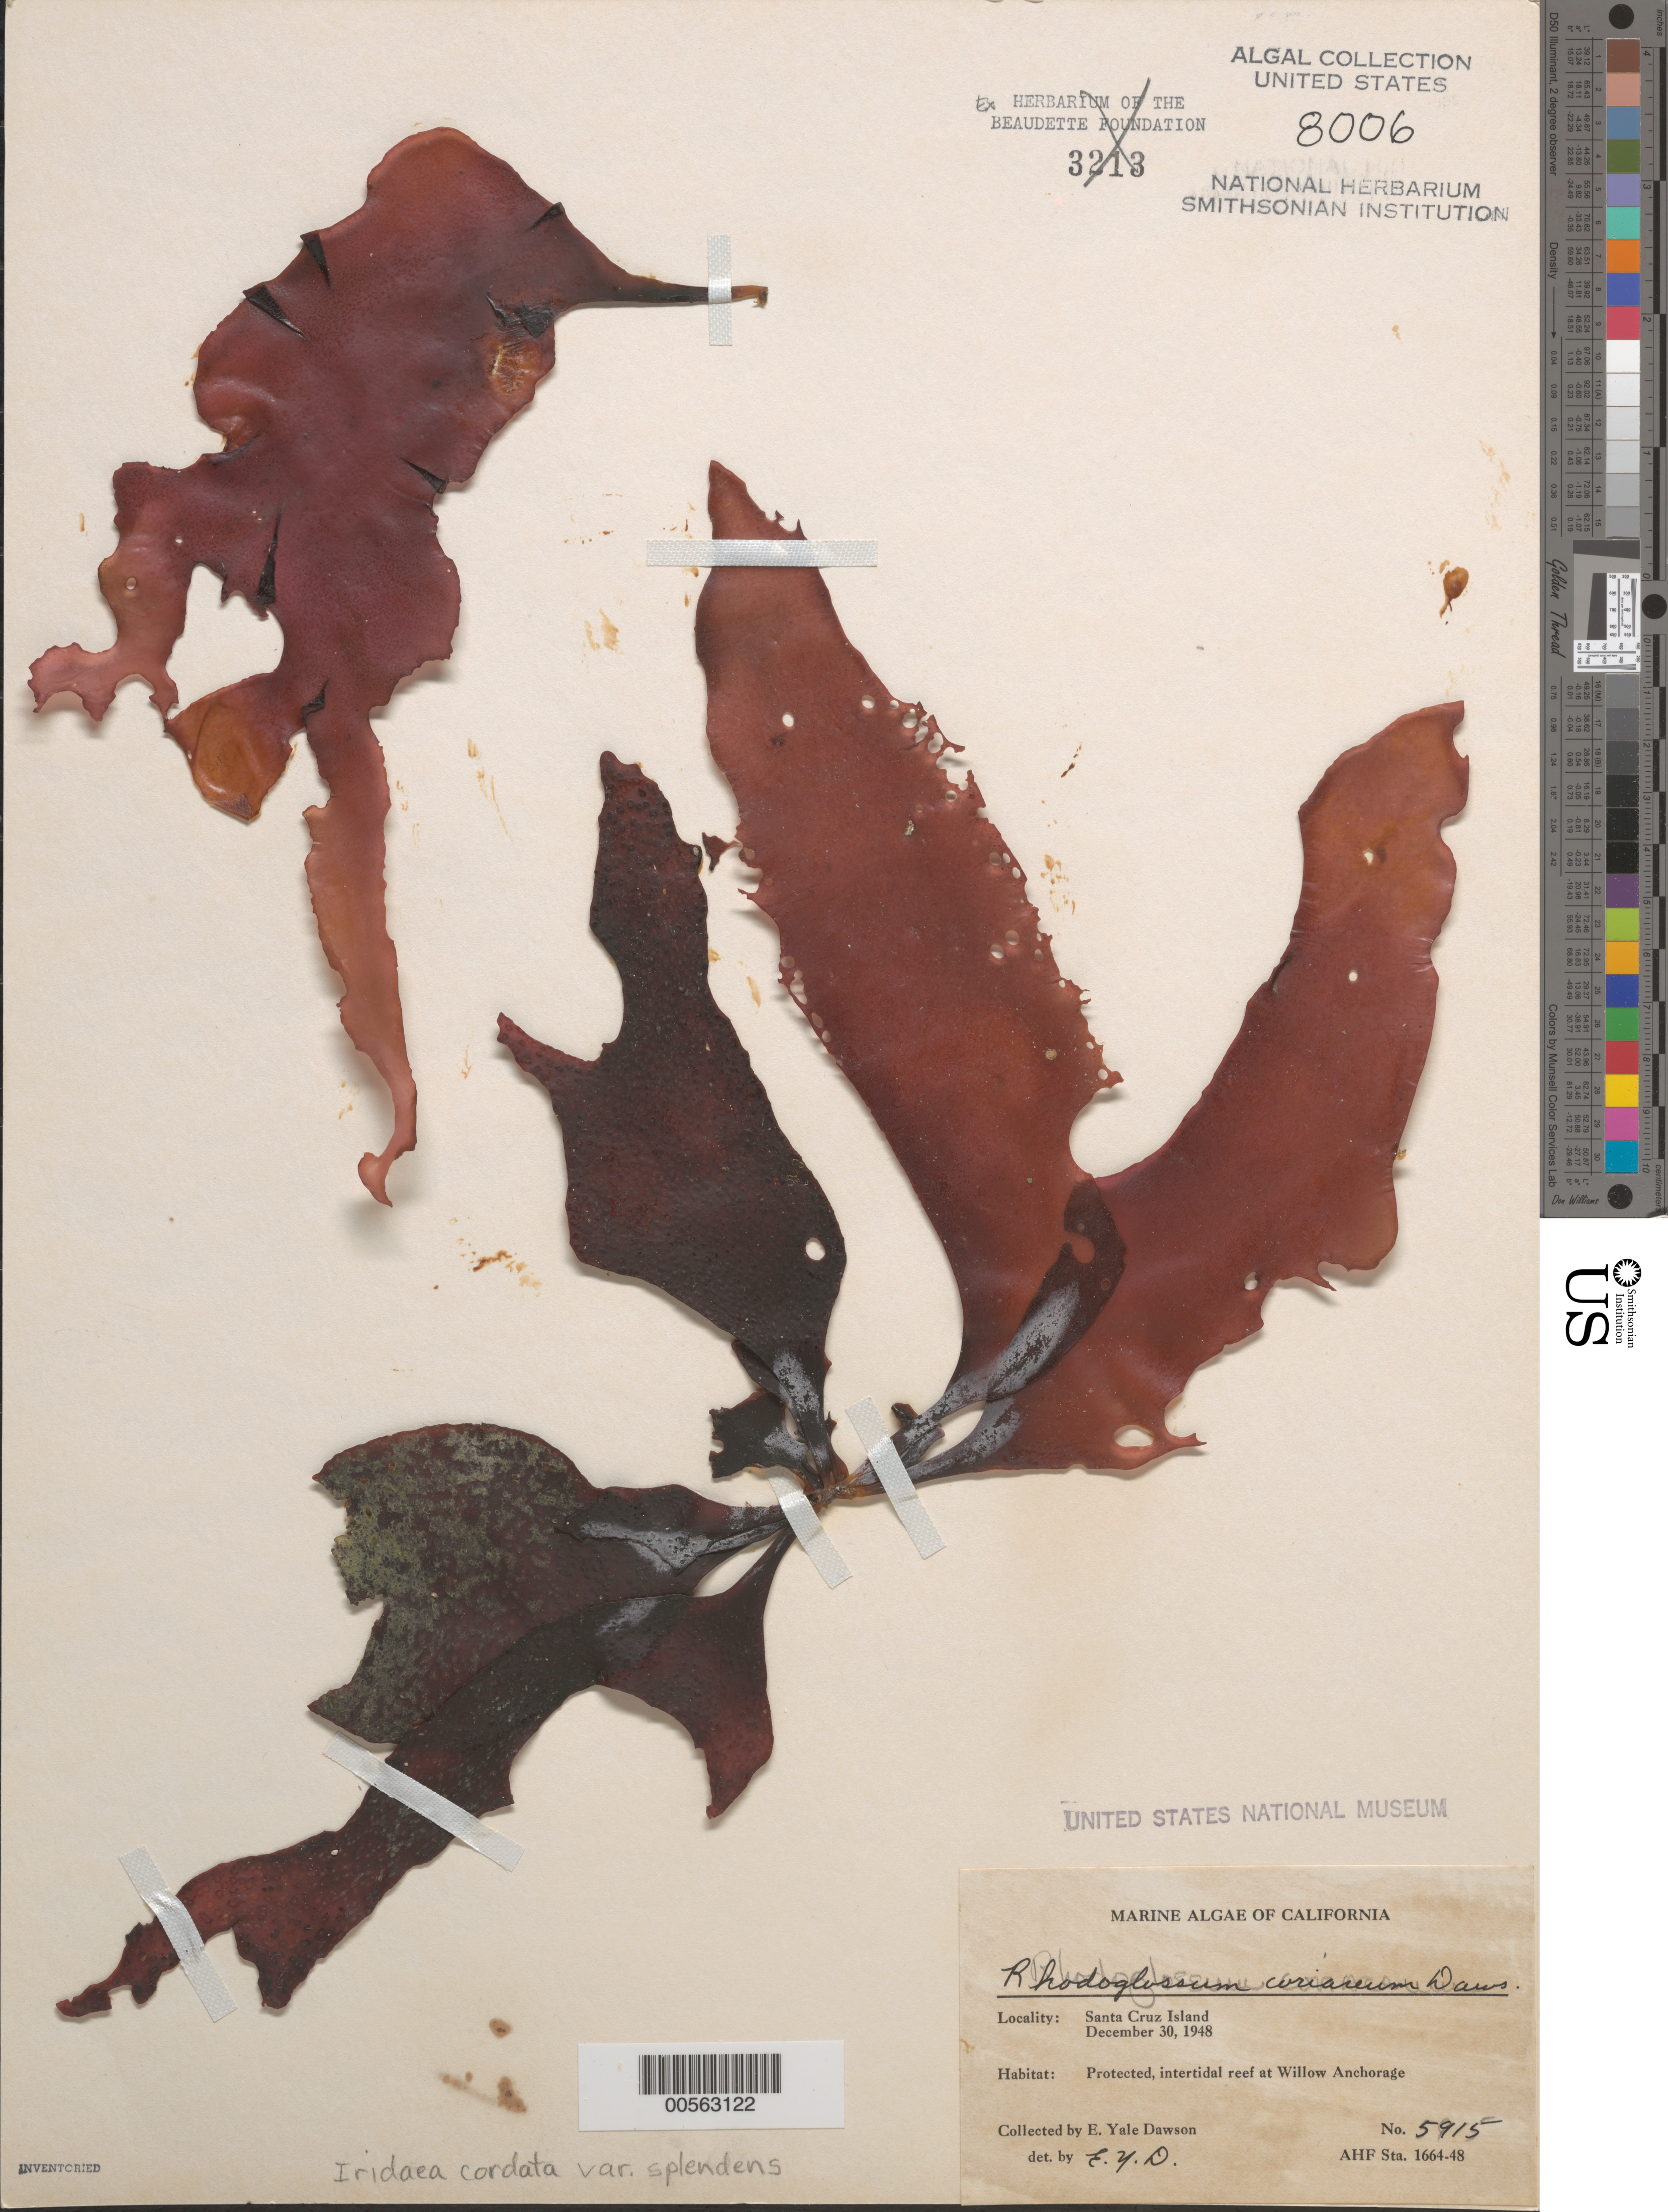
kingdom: Plantae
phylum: Rhodophyta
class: Florideophyceae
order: Gigartinales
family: Gigartinaceae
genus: Iridaea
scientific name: Iridaea cordata var. splendens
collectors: E. Y. Dawson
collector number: EYD 5915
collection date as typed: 30 Dec 1948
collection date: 1948-12-30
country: United States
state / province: California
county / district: Santa Barbara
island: Santa Cruz Island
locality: Willows Anchorage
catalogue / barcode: US 8006